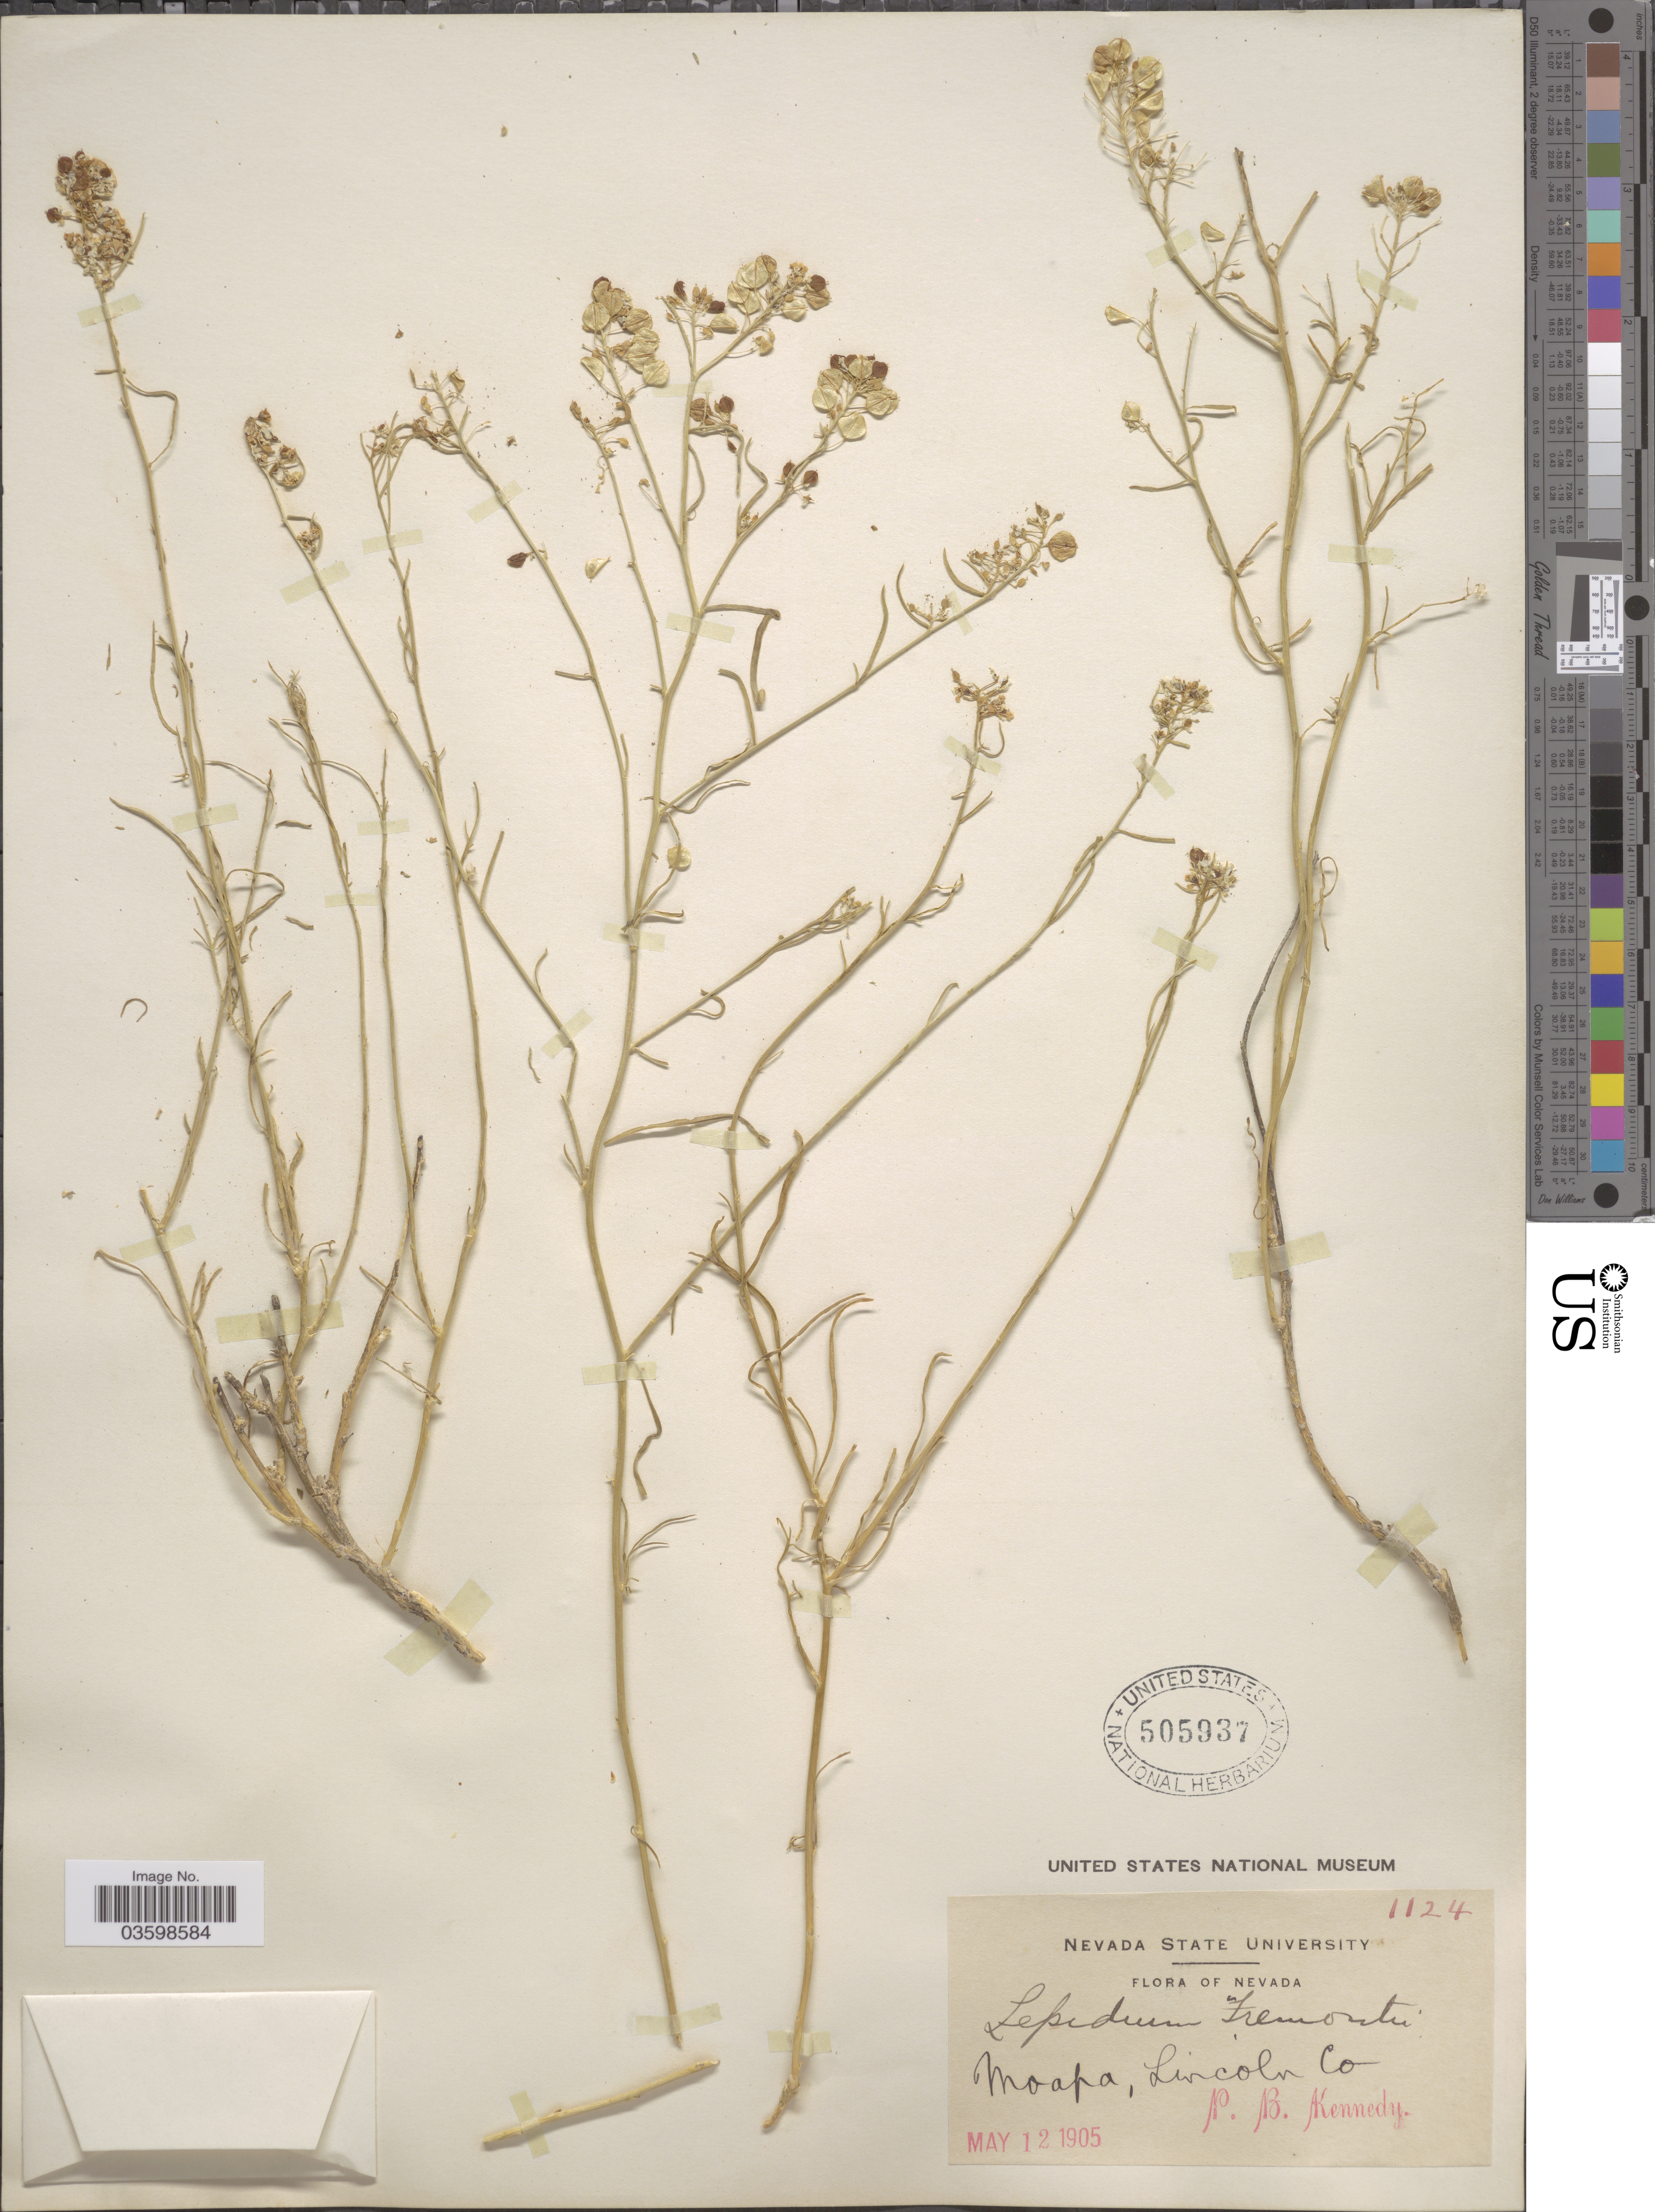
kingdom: Plantae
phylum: Tracheophyta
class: Magnoliopsida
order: Brassicales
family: Brassicaceae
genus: Lepidium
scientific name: Lepidium fremontii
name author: S. Watson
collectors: P. B. Kennedy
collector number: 1124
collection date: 1905-05-12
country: United States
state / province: Nevada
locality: Moapa, Lincoln Co.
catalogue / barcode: US 505937